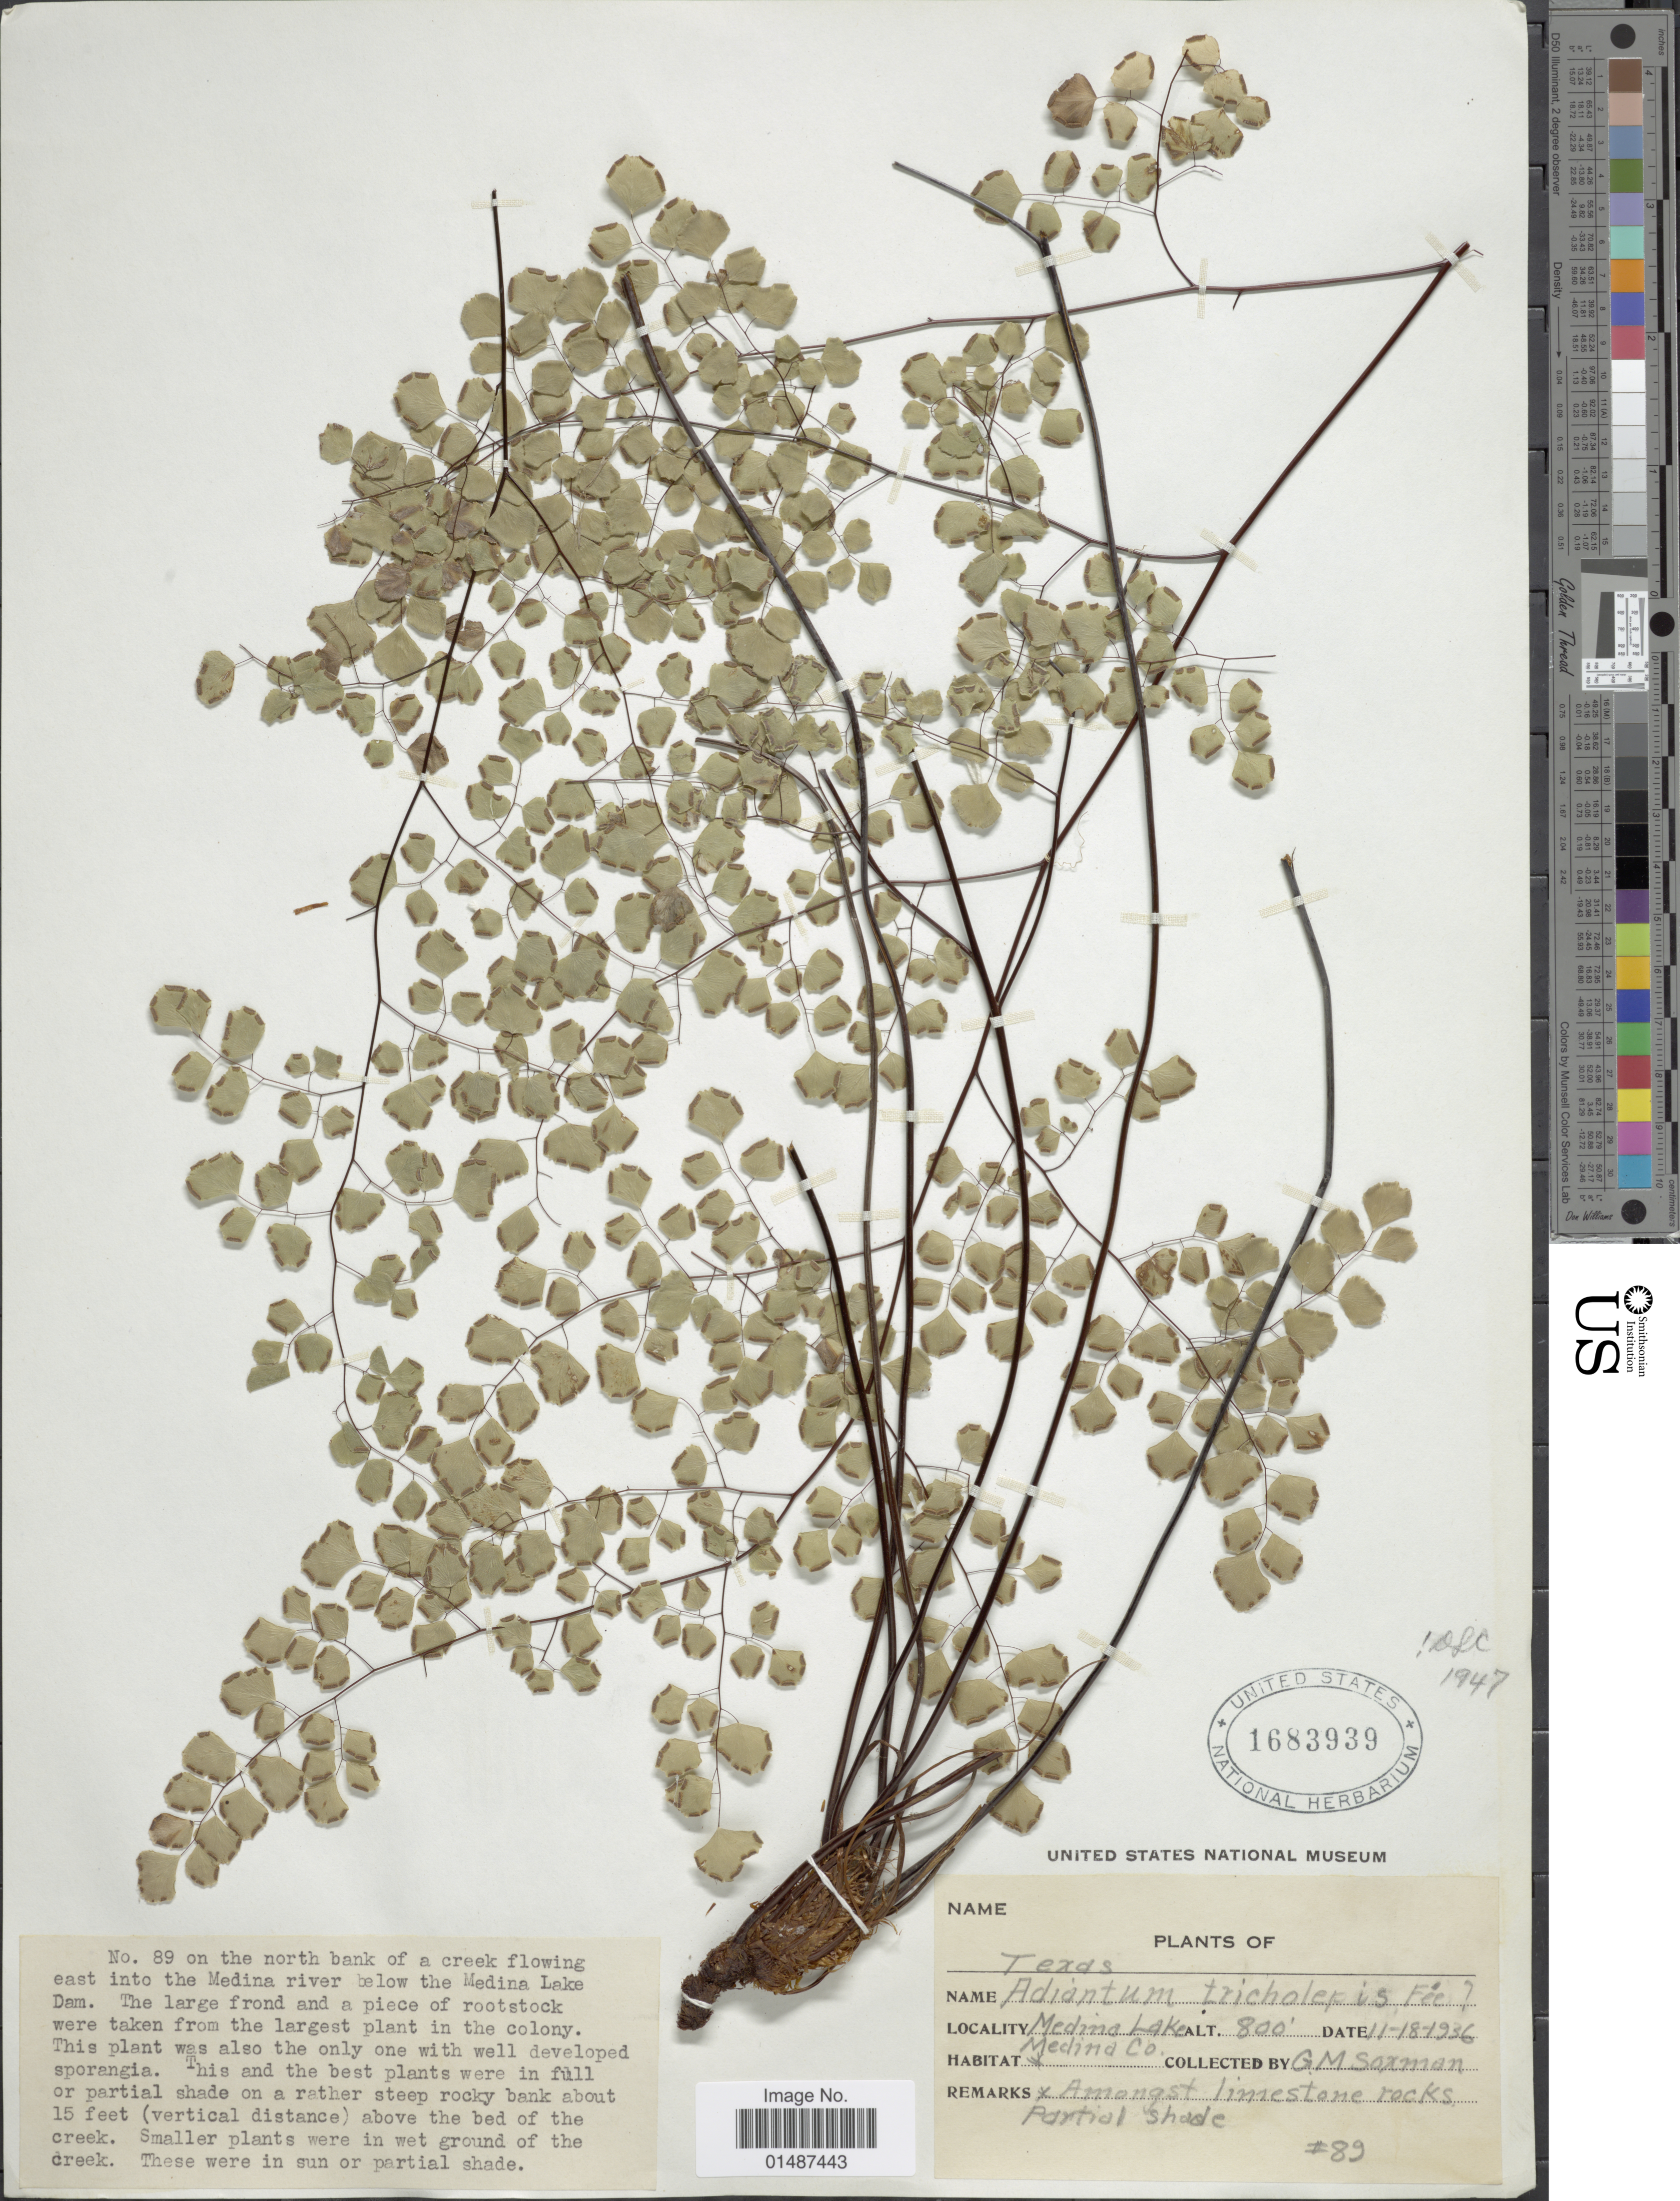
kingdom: Plantae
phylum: Tracheophyta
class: Polypodiopsida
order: Polypodiales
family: Pteridaceae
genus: Adiantum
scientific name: Adiantum tricholepis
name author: Fée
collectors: G. Soxman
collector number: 89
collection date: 1936-11-18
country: United States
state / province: Texas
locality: Medina Lake. Medina Co.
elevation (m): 244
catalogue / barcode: US 1683939